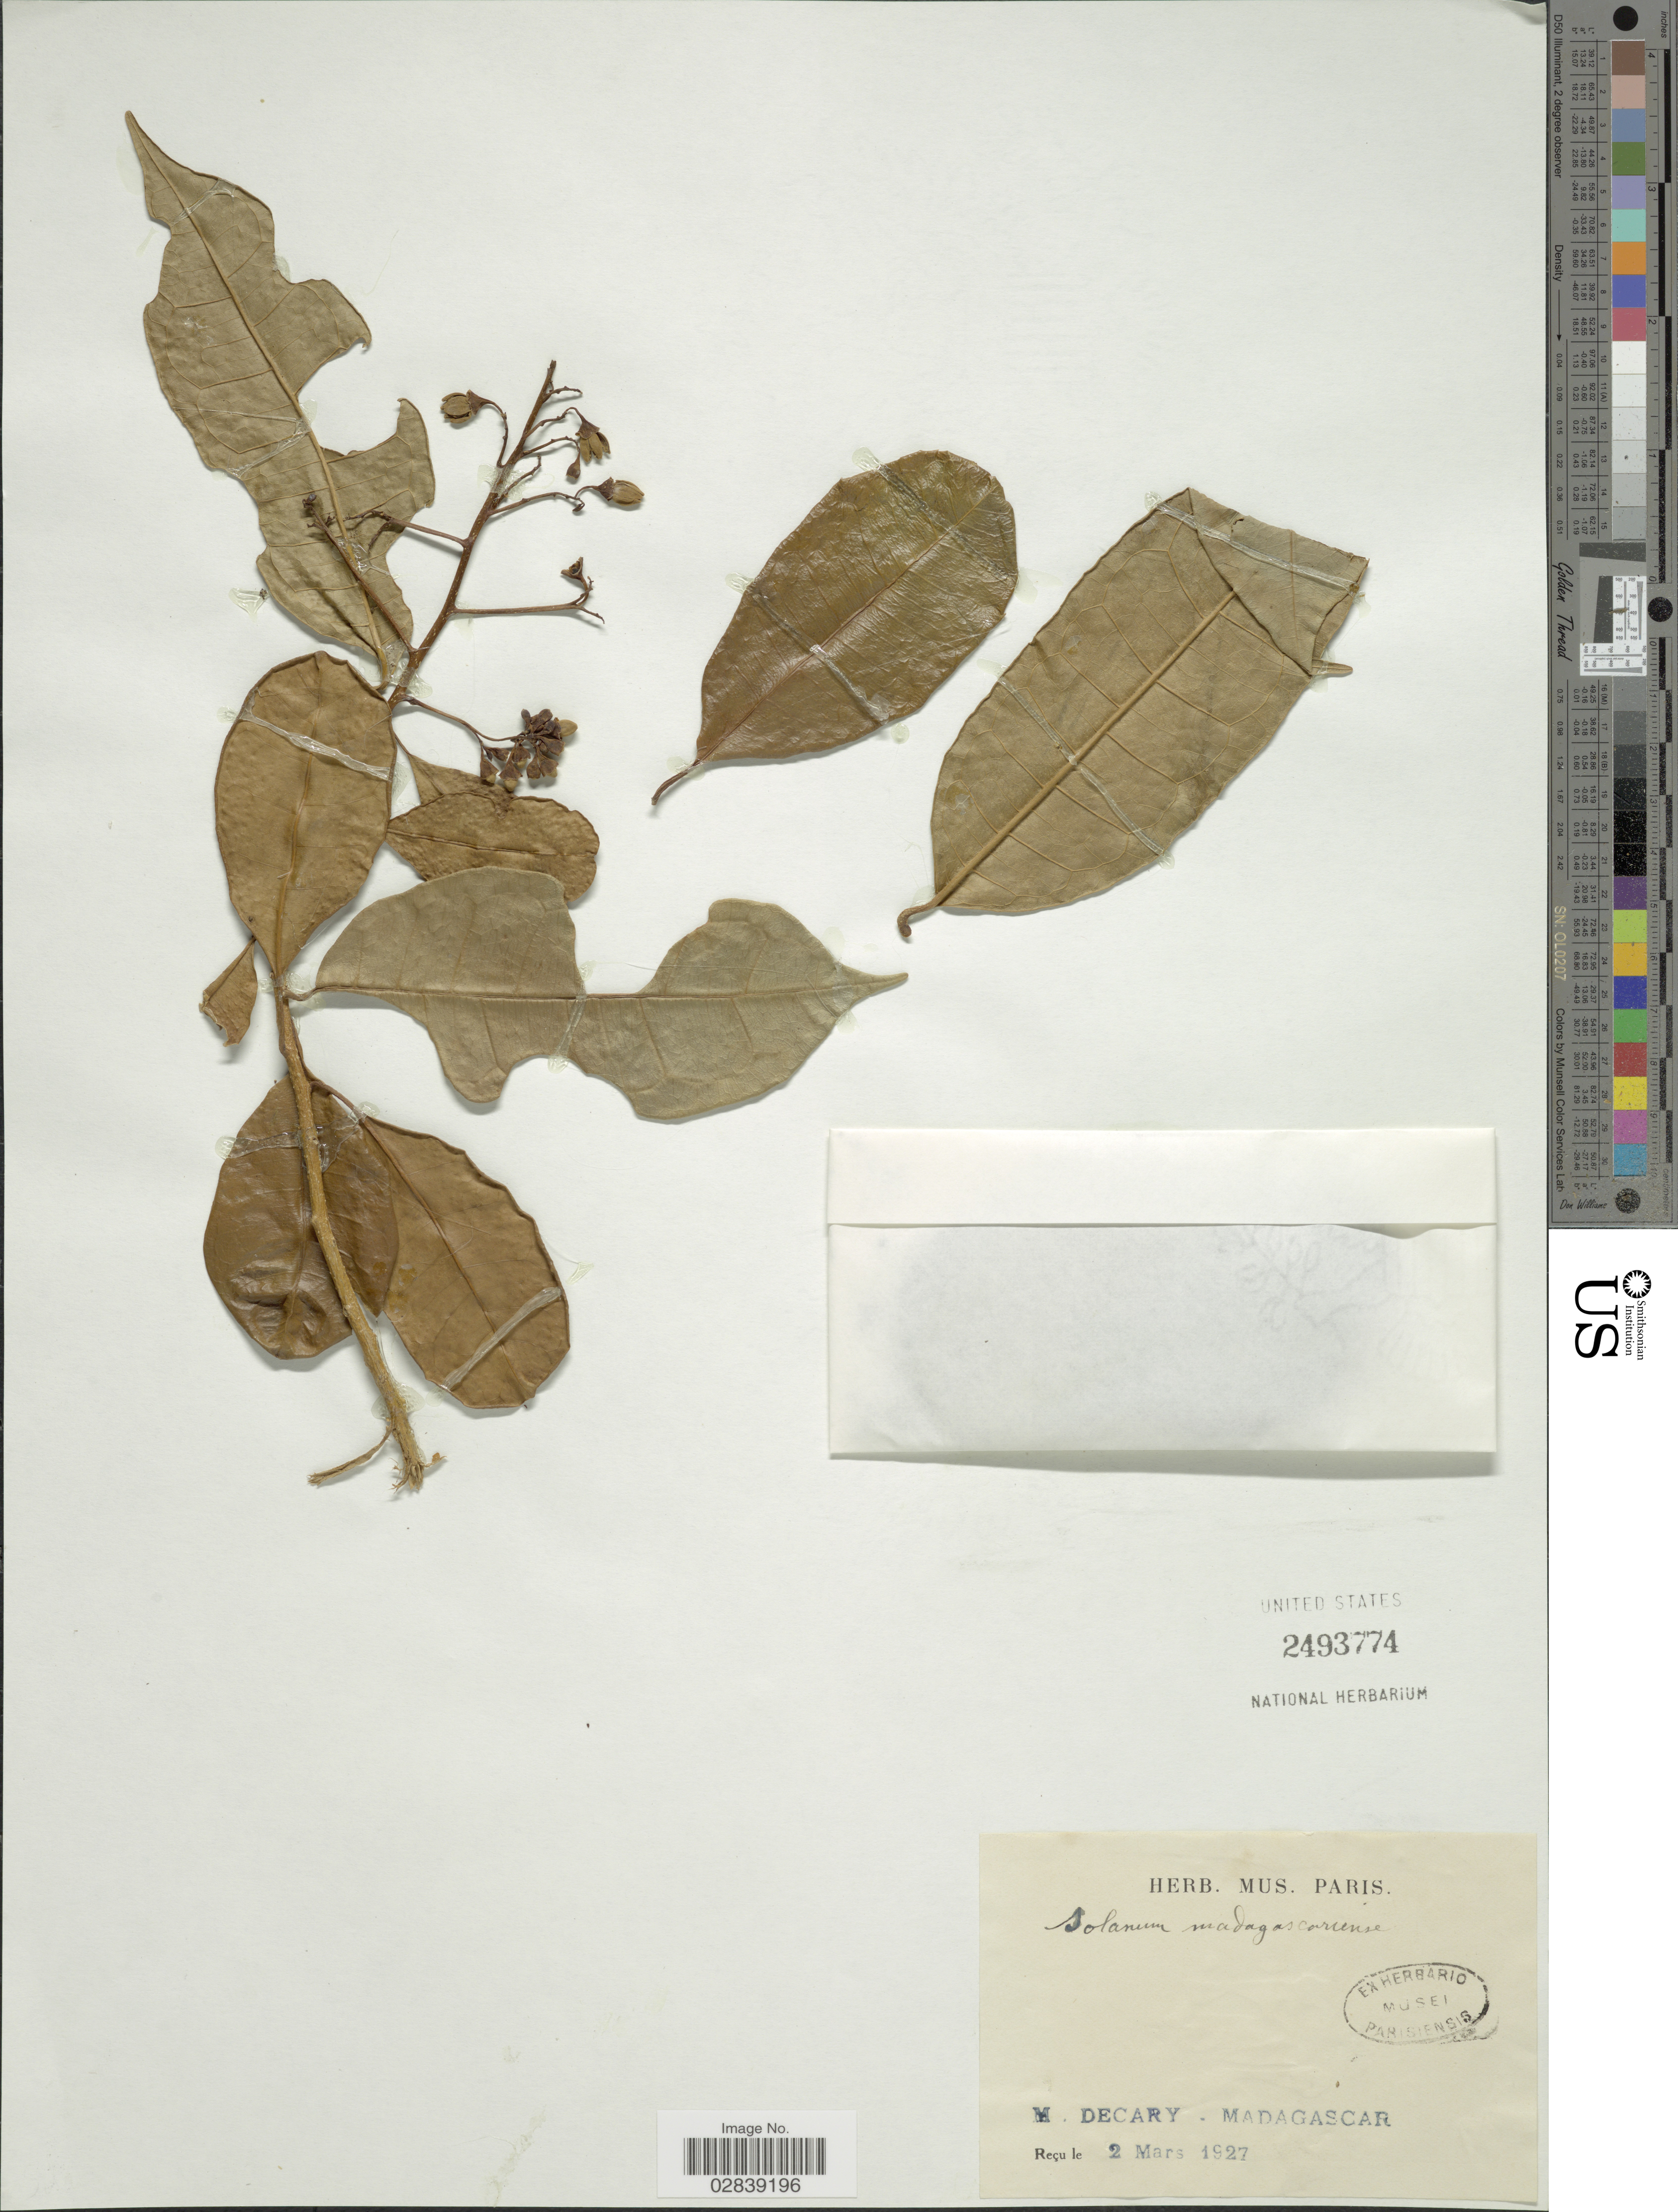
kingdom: Plantae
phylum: Tracheophyta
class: Magnoliopsida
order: Solanales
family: Solanaceae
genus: Solanum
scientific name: Solanum madagascariense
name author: Dunal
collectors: R. Decary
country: Madagascar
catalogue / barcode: US 2493774